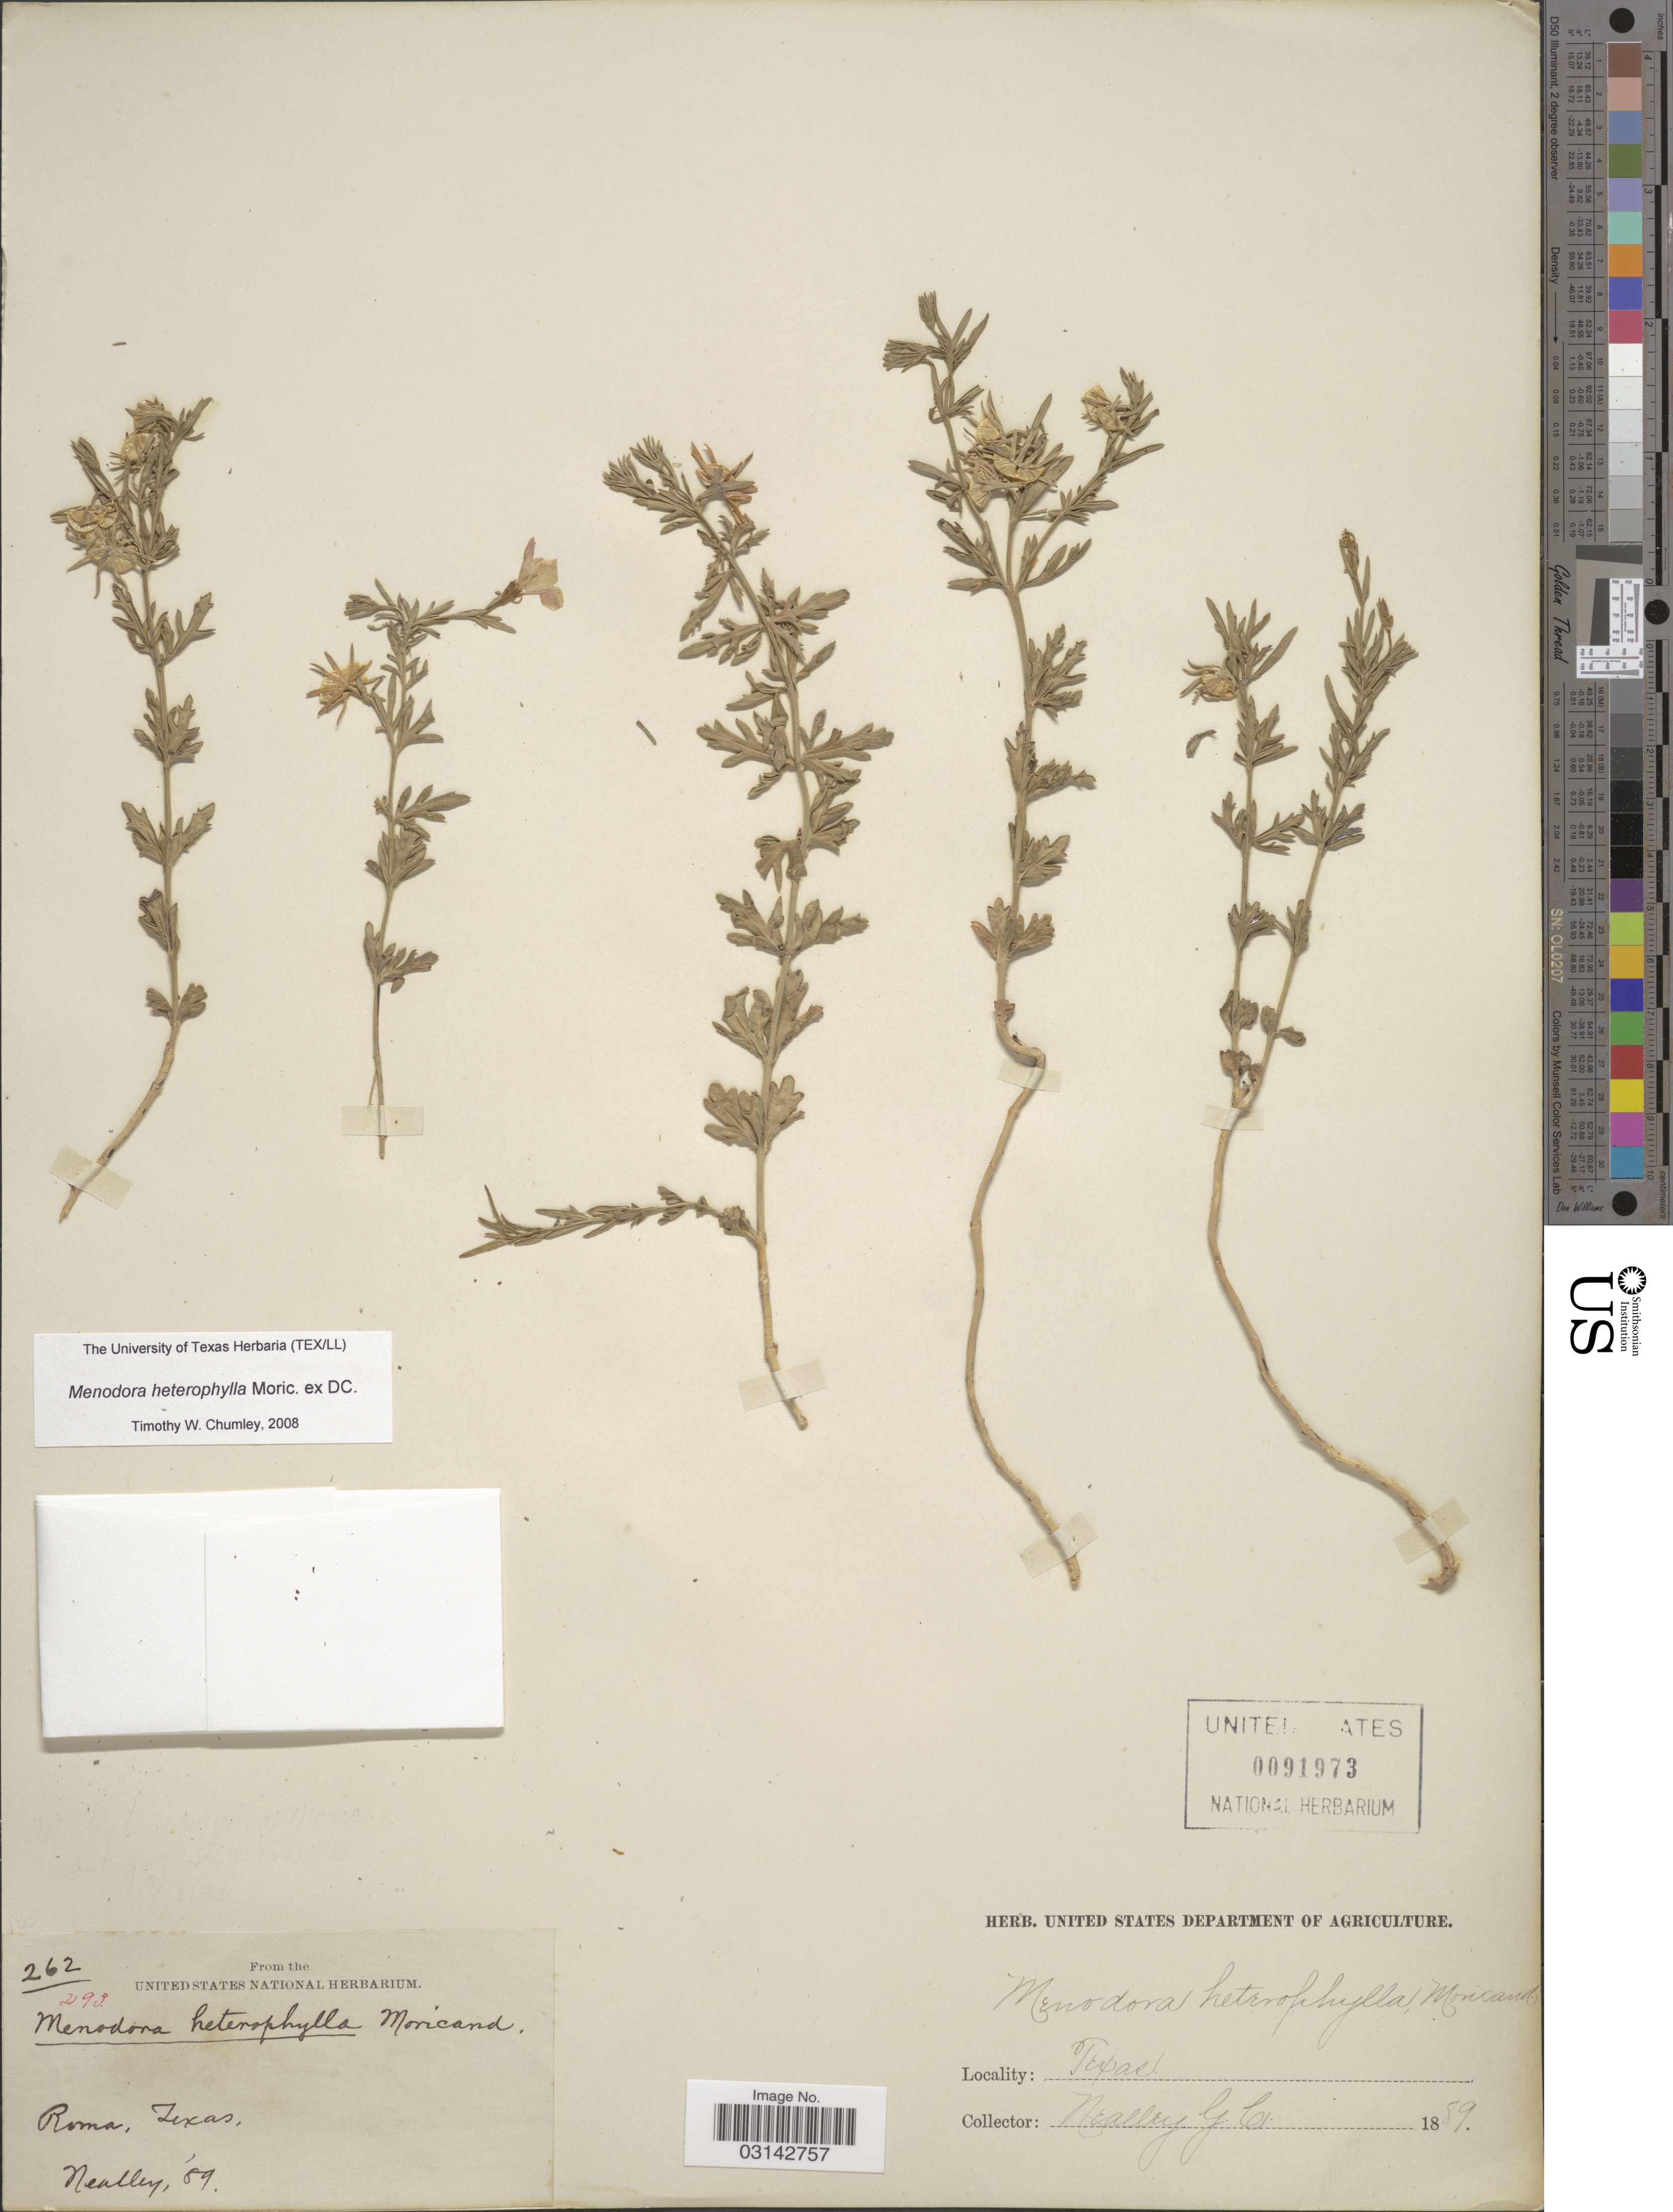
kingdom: Plantae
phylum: Tracheophyta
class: Magnoliopsida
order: Lamiales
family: Oleaceae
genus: Menodora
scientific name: Menodora heterophylla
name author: Moric. ex A. DC.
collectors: G. C. Nealley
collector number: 262/293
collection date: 1889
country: United States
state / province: Texas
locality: Roma.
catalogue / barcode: US 91973